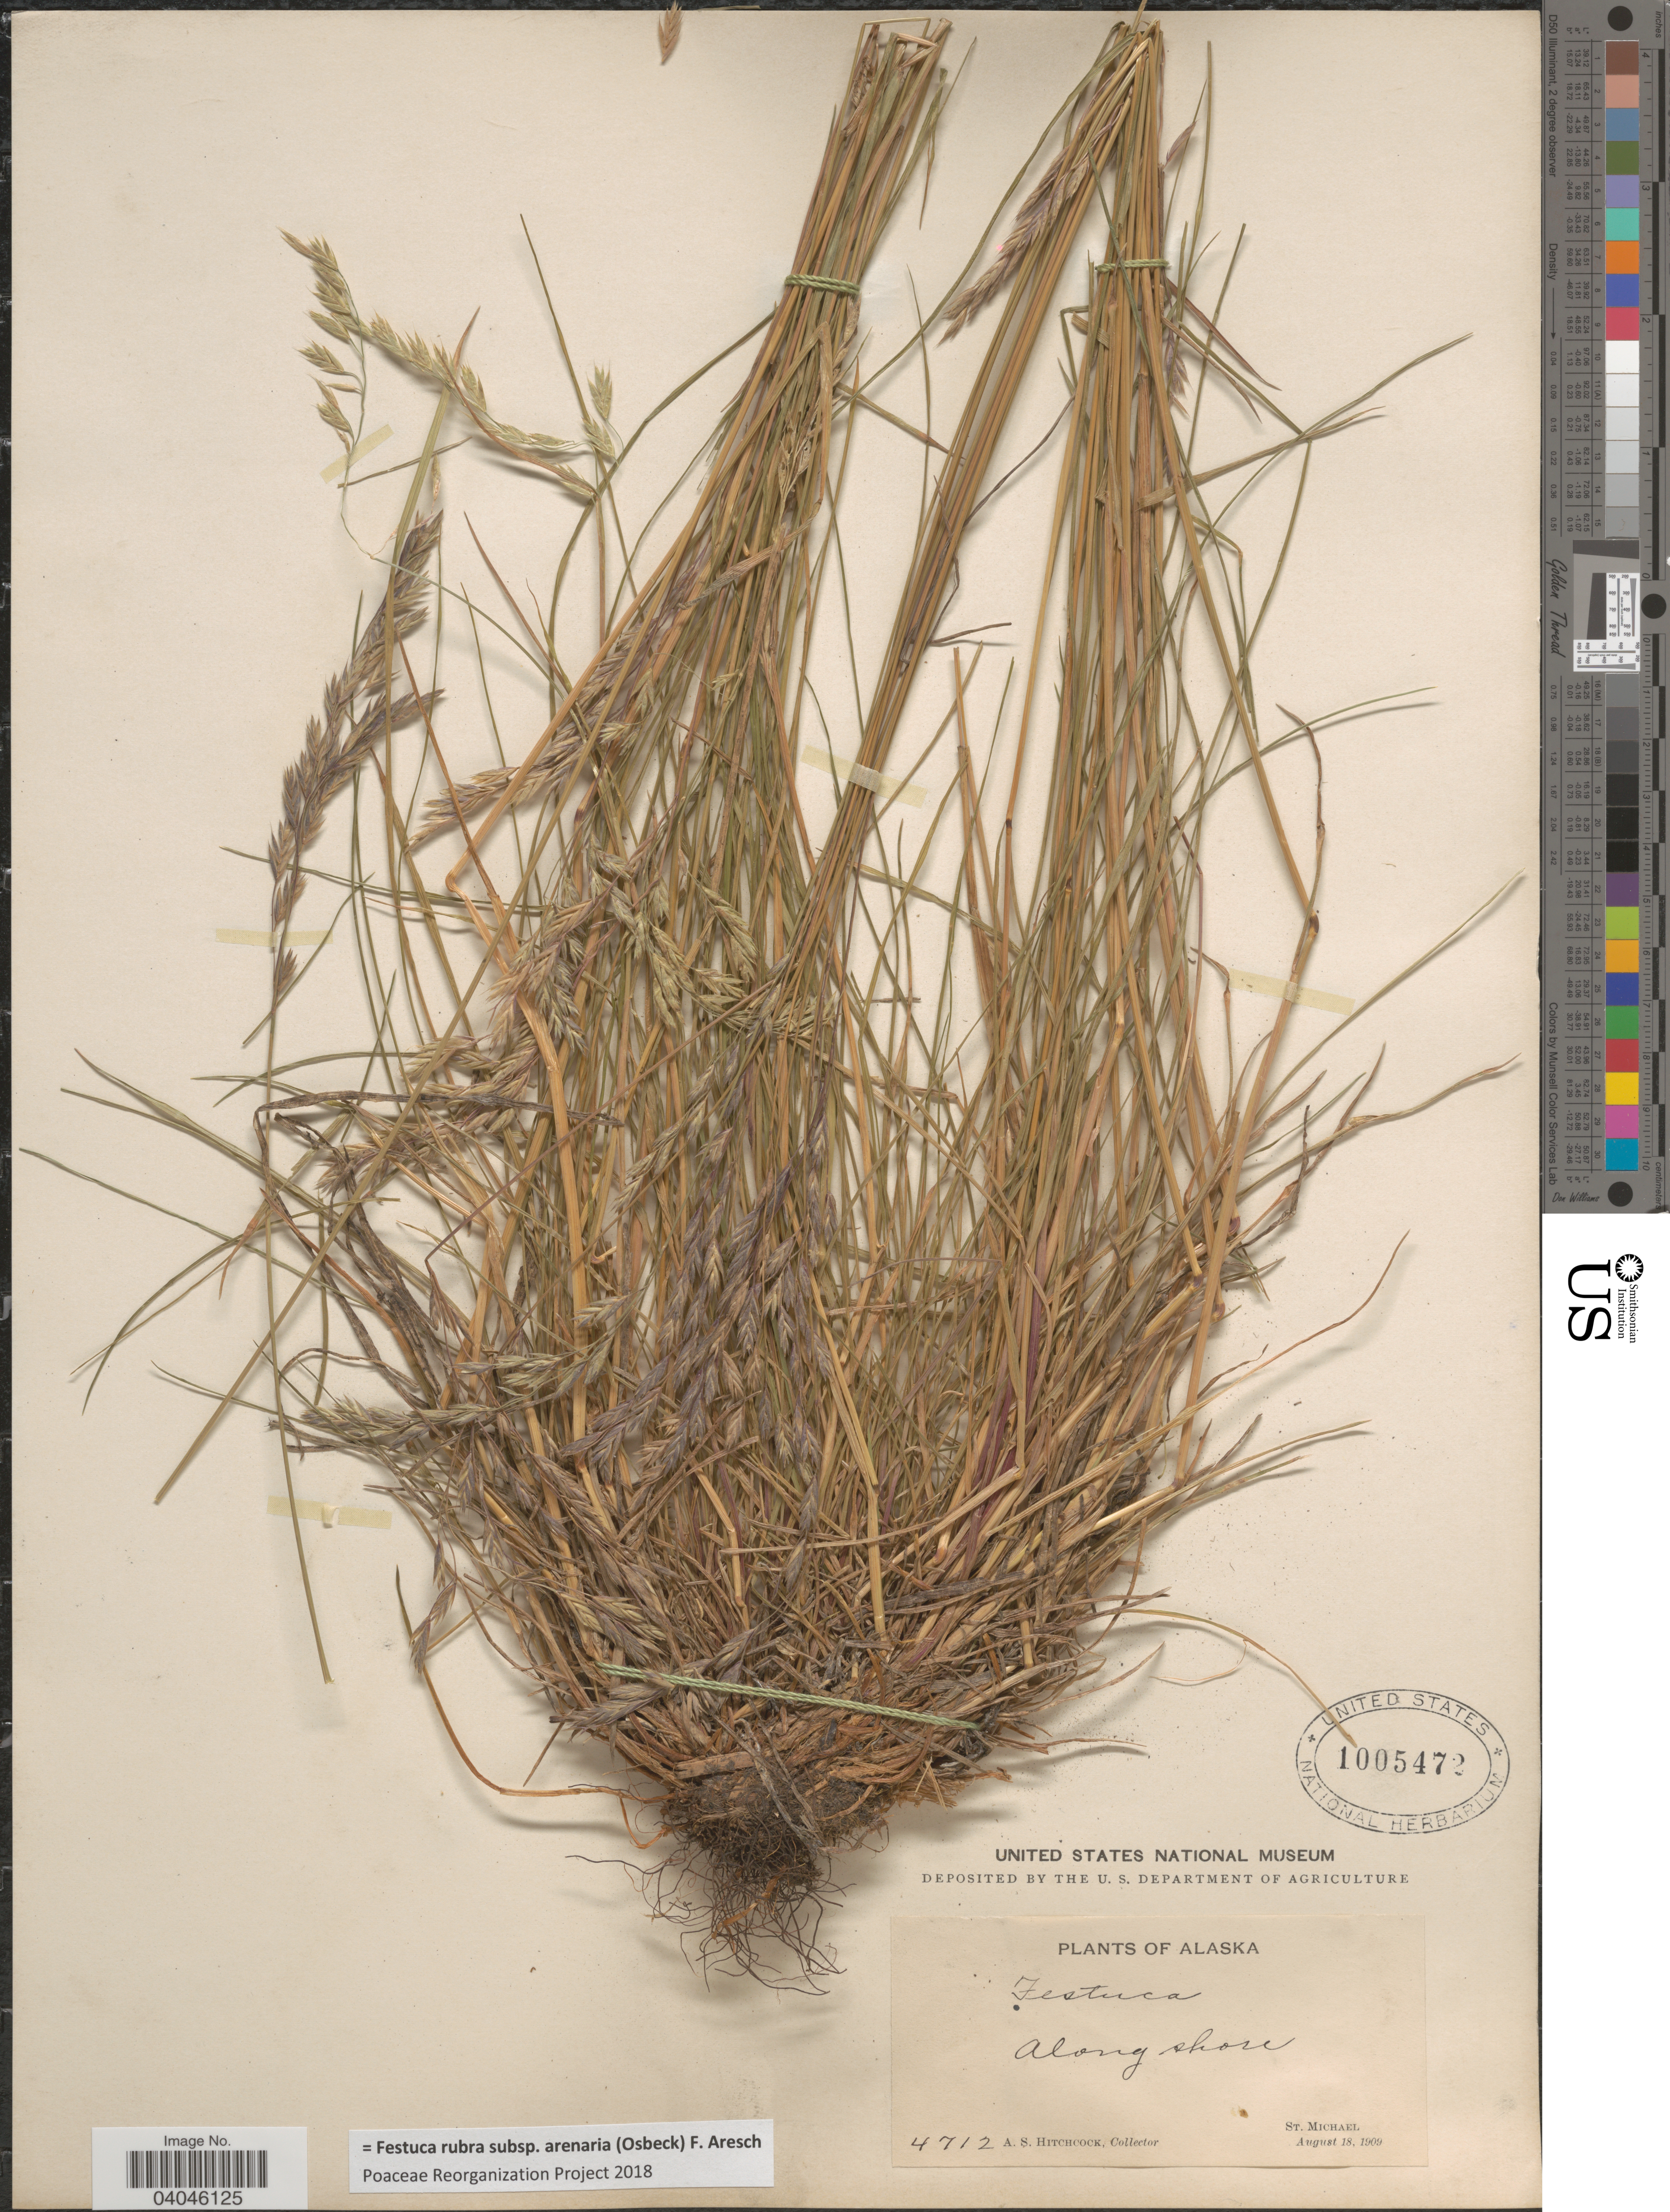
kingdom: Plantae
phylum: Tracheophyta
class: Liliopsida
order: Poales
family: Poaceae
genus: Festuca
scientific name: Festuca rubra subsp. arenaria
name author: (Osbeck) F. Aresch.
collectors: A. S. Hitchcock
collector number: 4712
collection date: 1909-08-18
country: United States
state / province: Alaska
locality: Along shore. St. Michael.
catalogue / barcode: US 1005472